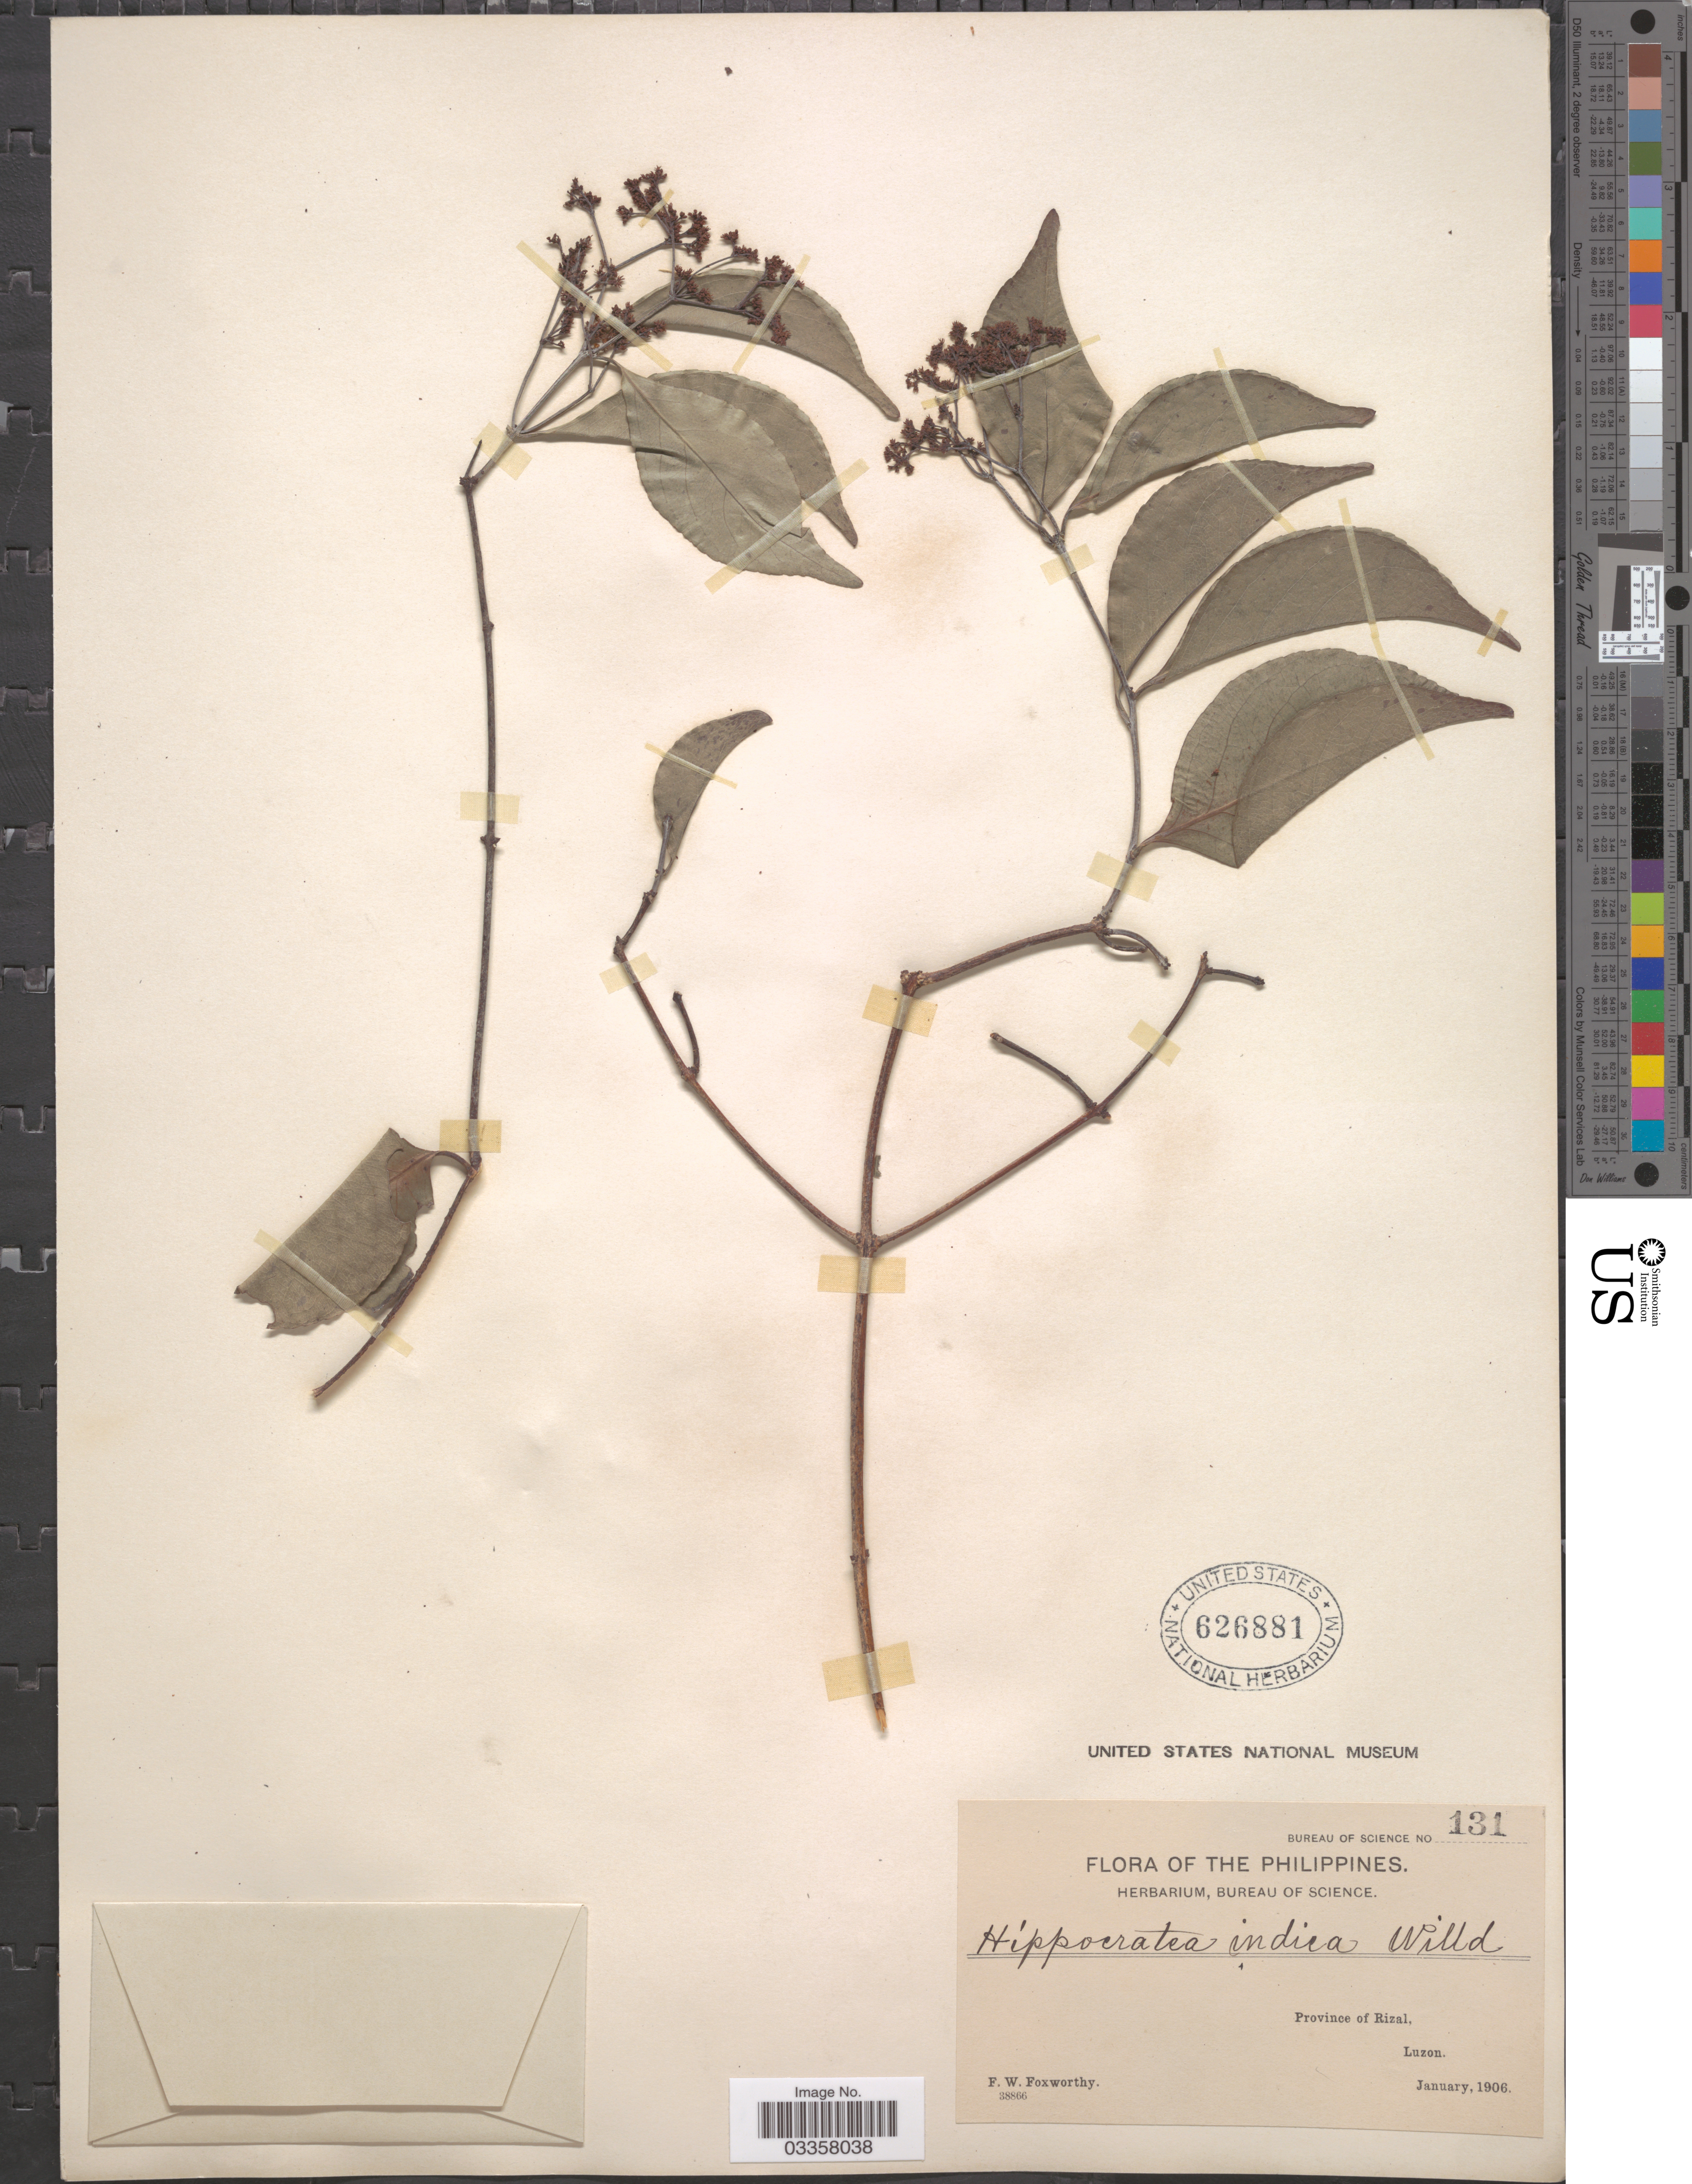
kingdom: Plantae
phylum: Tracheophyta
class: Magnoliopsida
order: Celastrales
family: Celastraceae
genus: Reissantia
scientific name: Reissantia indica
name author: (Willd.) N. Hallé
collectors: F. W. Foxworthy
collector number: Bureau of Science 131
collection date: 1906-01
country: Philippines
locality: Province of Rizal, Luzon.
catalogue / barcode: US 626881